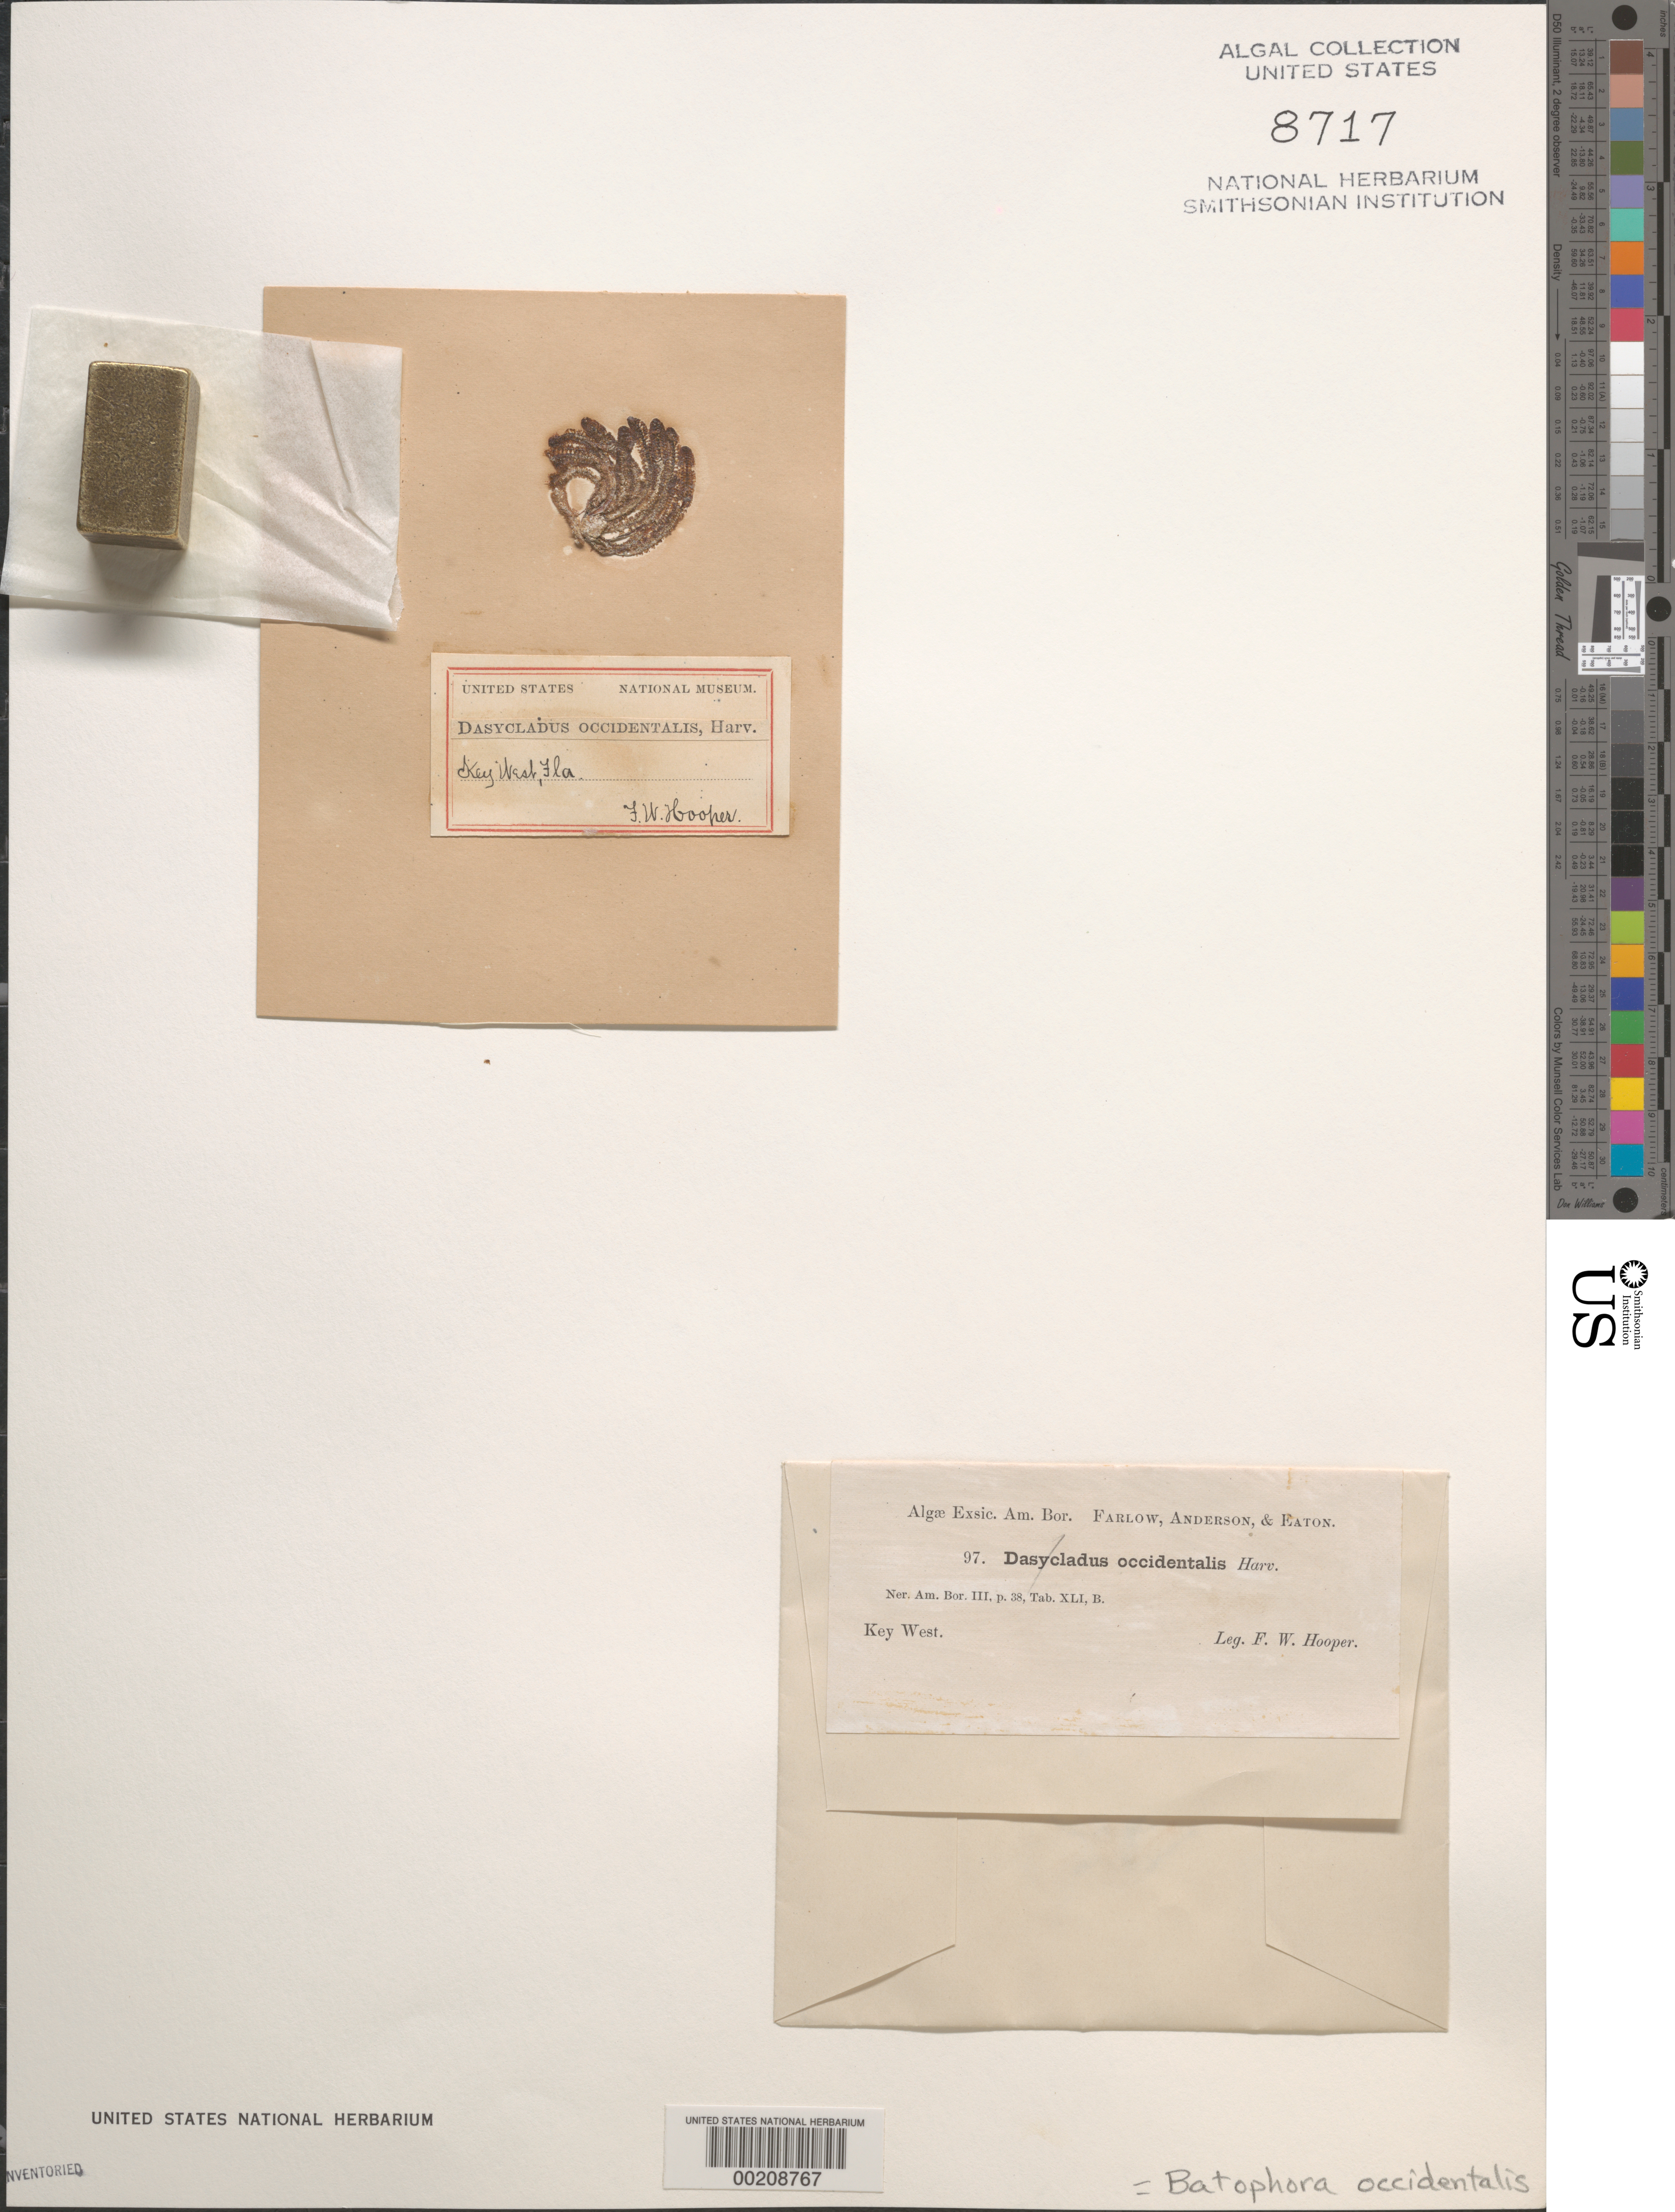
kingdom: Plantae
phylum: Chlorophyta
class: Ulvophyceae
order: Dasycladales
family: Dasycladaceae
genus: Batophora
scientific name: Batophora occidentalis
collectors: F. Hooper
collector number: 97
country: United States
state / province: Florida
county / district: Monroe County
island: Key West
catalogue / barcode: US 8717